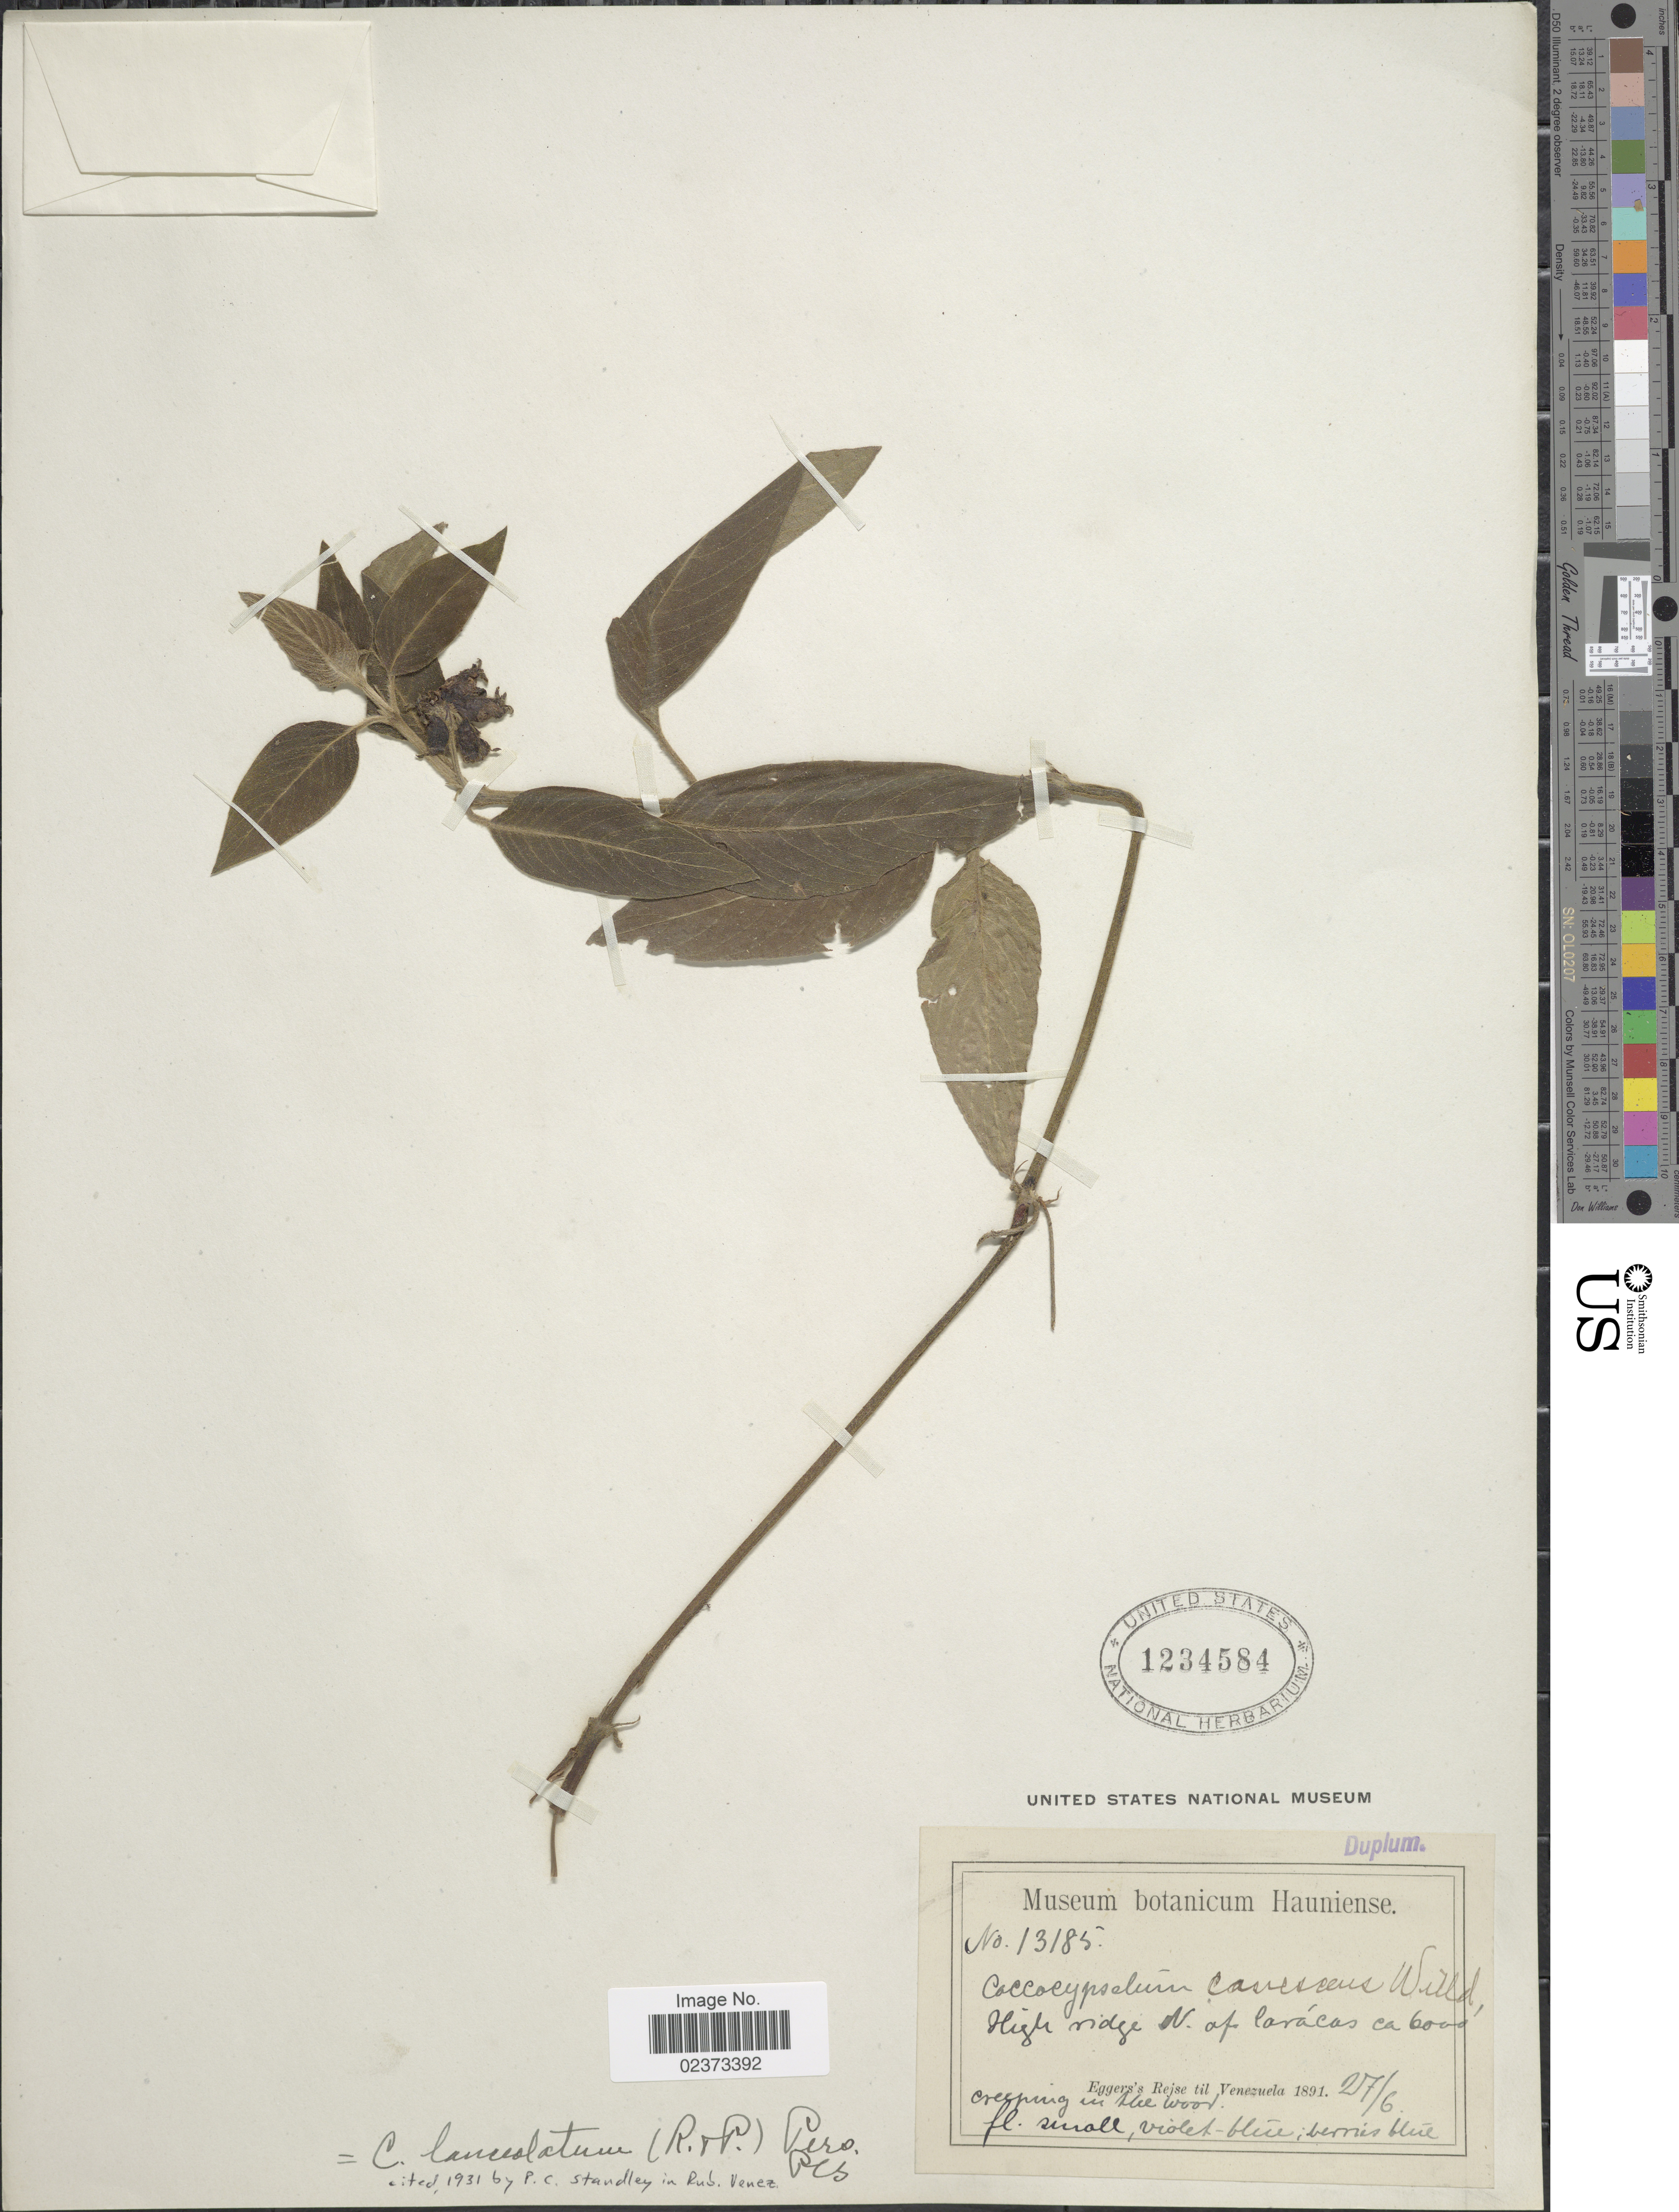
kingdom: Plantae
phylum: Tracheophyta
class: Magnoliopsida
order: Gentianales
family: Rubiaceae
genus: Coccocypselum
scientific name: Coccocypselum lanceolatum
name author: (Ruiz & Pav.) Pers.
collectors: E. Rejse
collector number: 13185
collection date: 1891-06-27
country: Venezuela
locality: High ridge N. of Caracas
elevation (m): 1829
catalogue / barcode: US 1234584